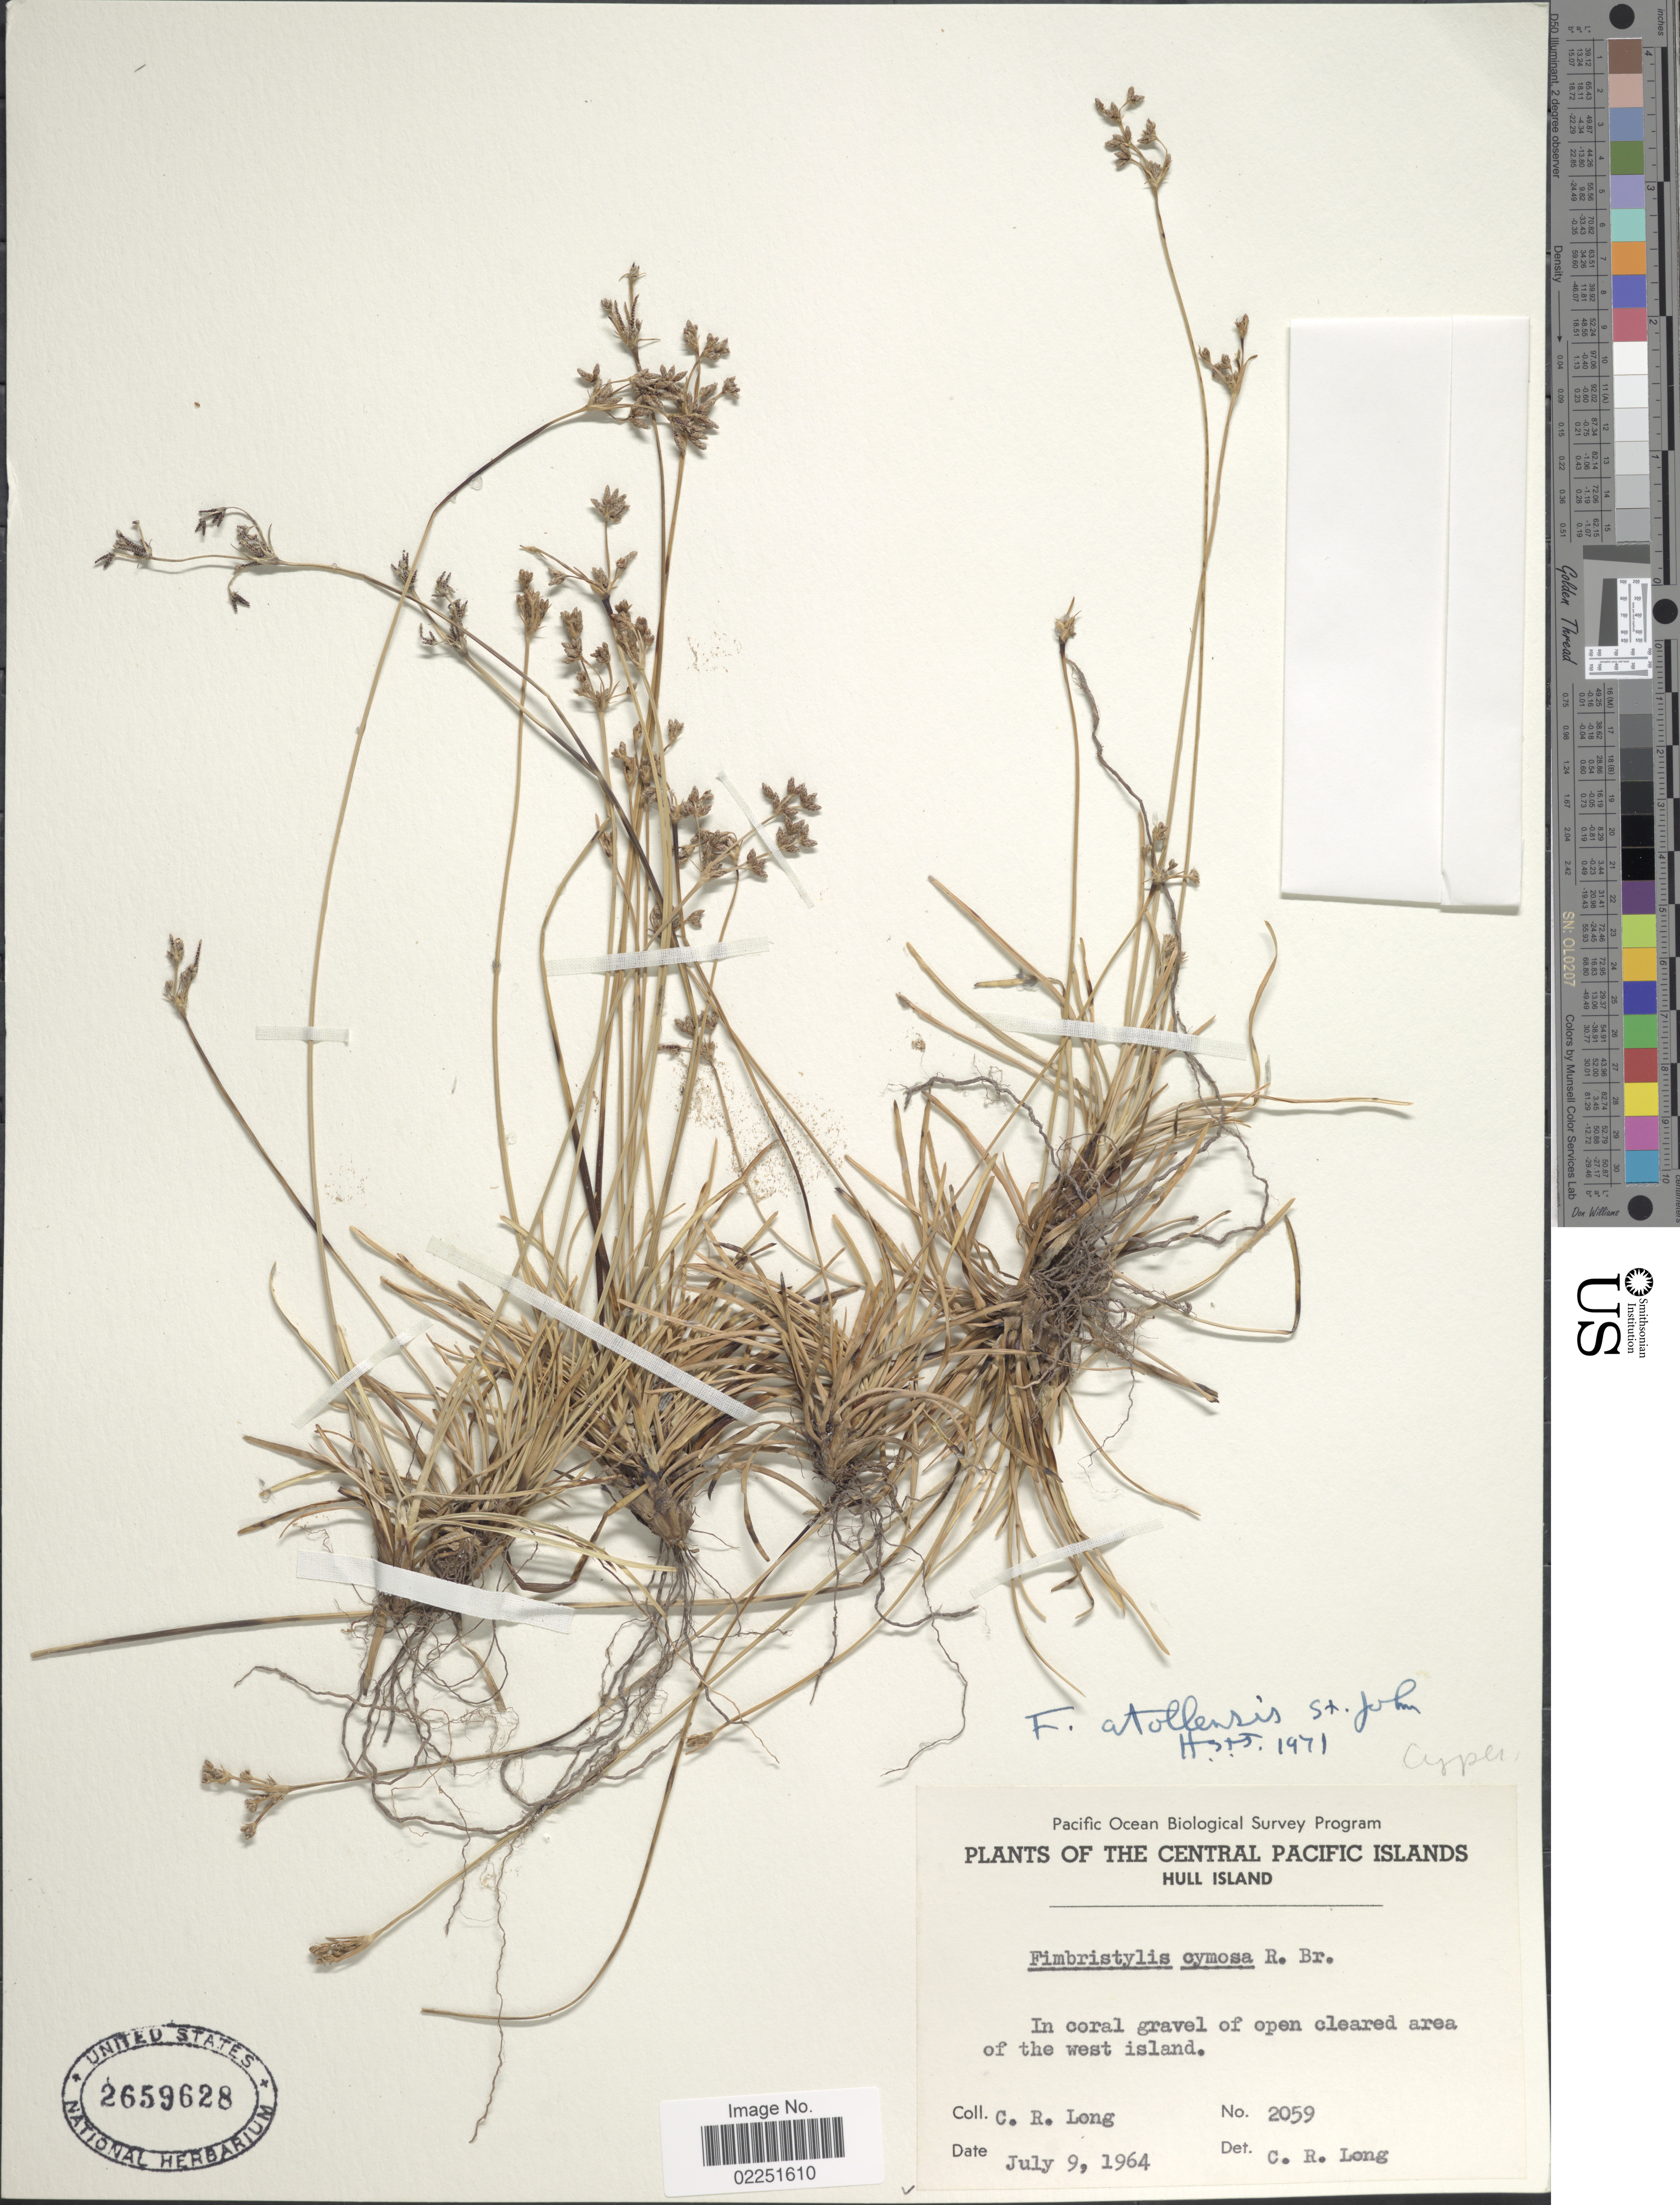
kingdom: Plantae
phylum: Tracheophyta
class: Liliopsida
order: Poales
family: Cyperaceae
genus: Fimbristylis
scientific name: Fimbristylis cymosa subsp. spathacea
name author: (Roth) T. Koyama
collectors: C. R. Long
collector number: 2059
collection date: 1964-07-09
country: Kiribati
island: Orona [Hull] Atoll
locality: Central Pacific Islands, Hull Island. In coral gravel of open cleared area of the west island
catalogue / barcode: US 2659628